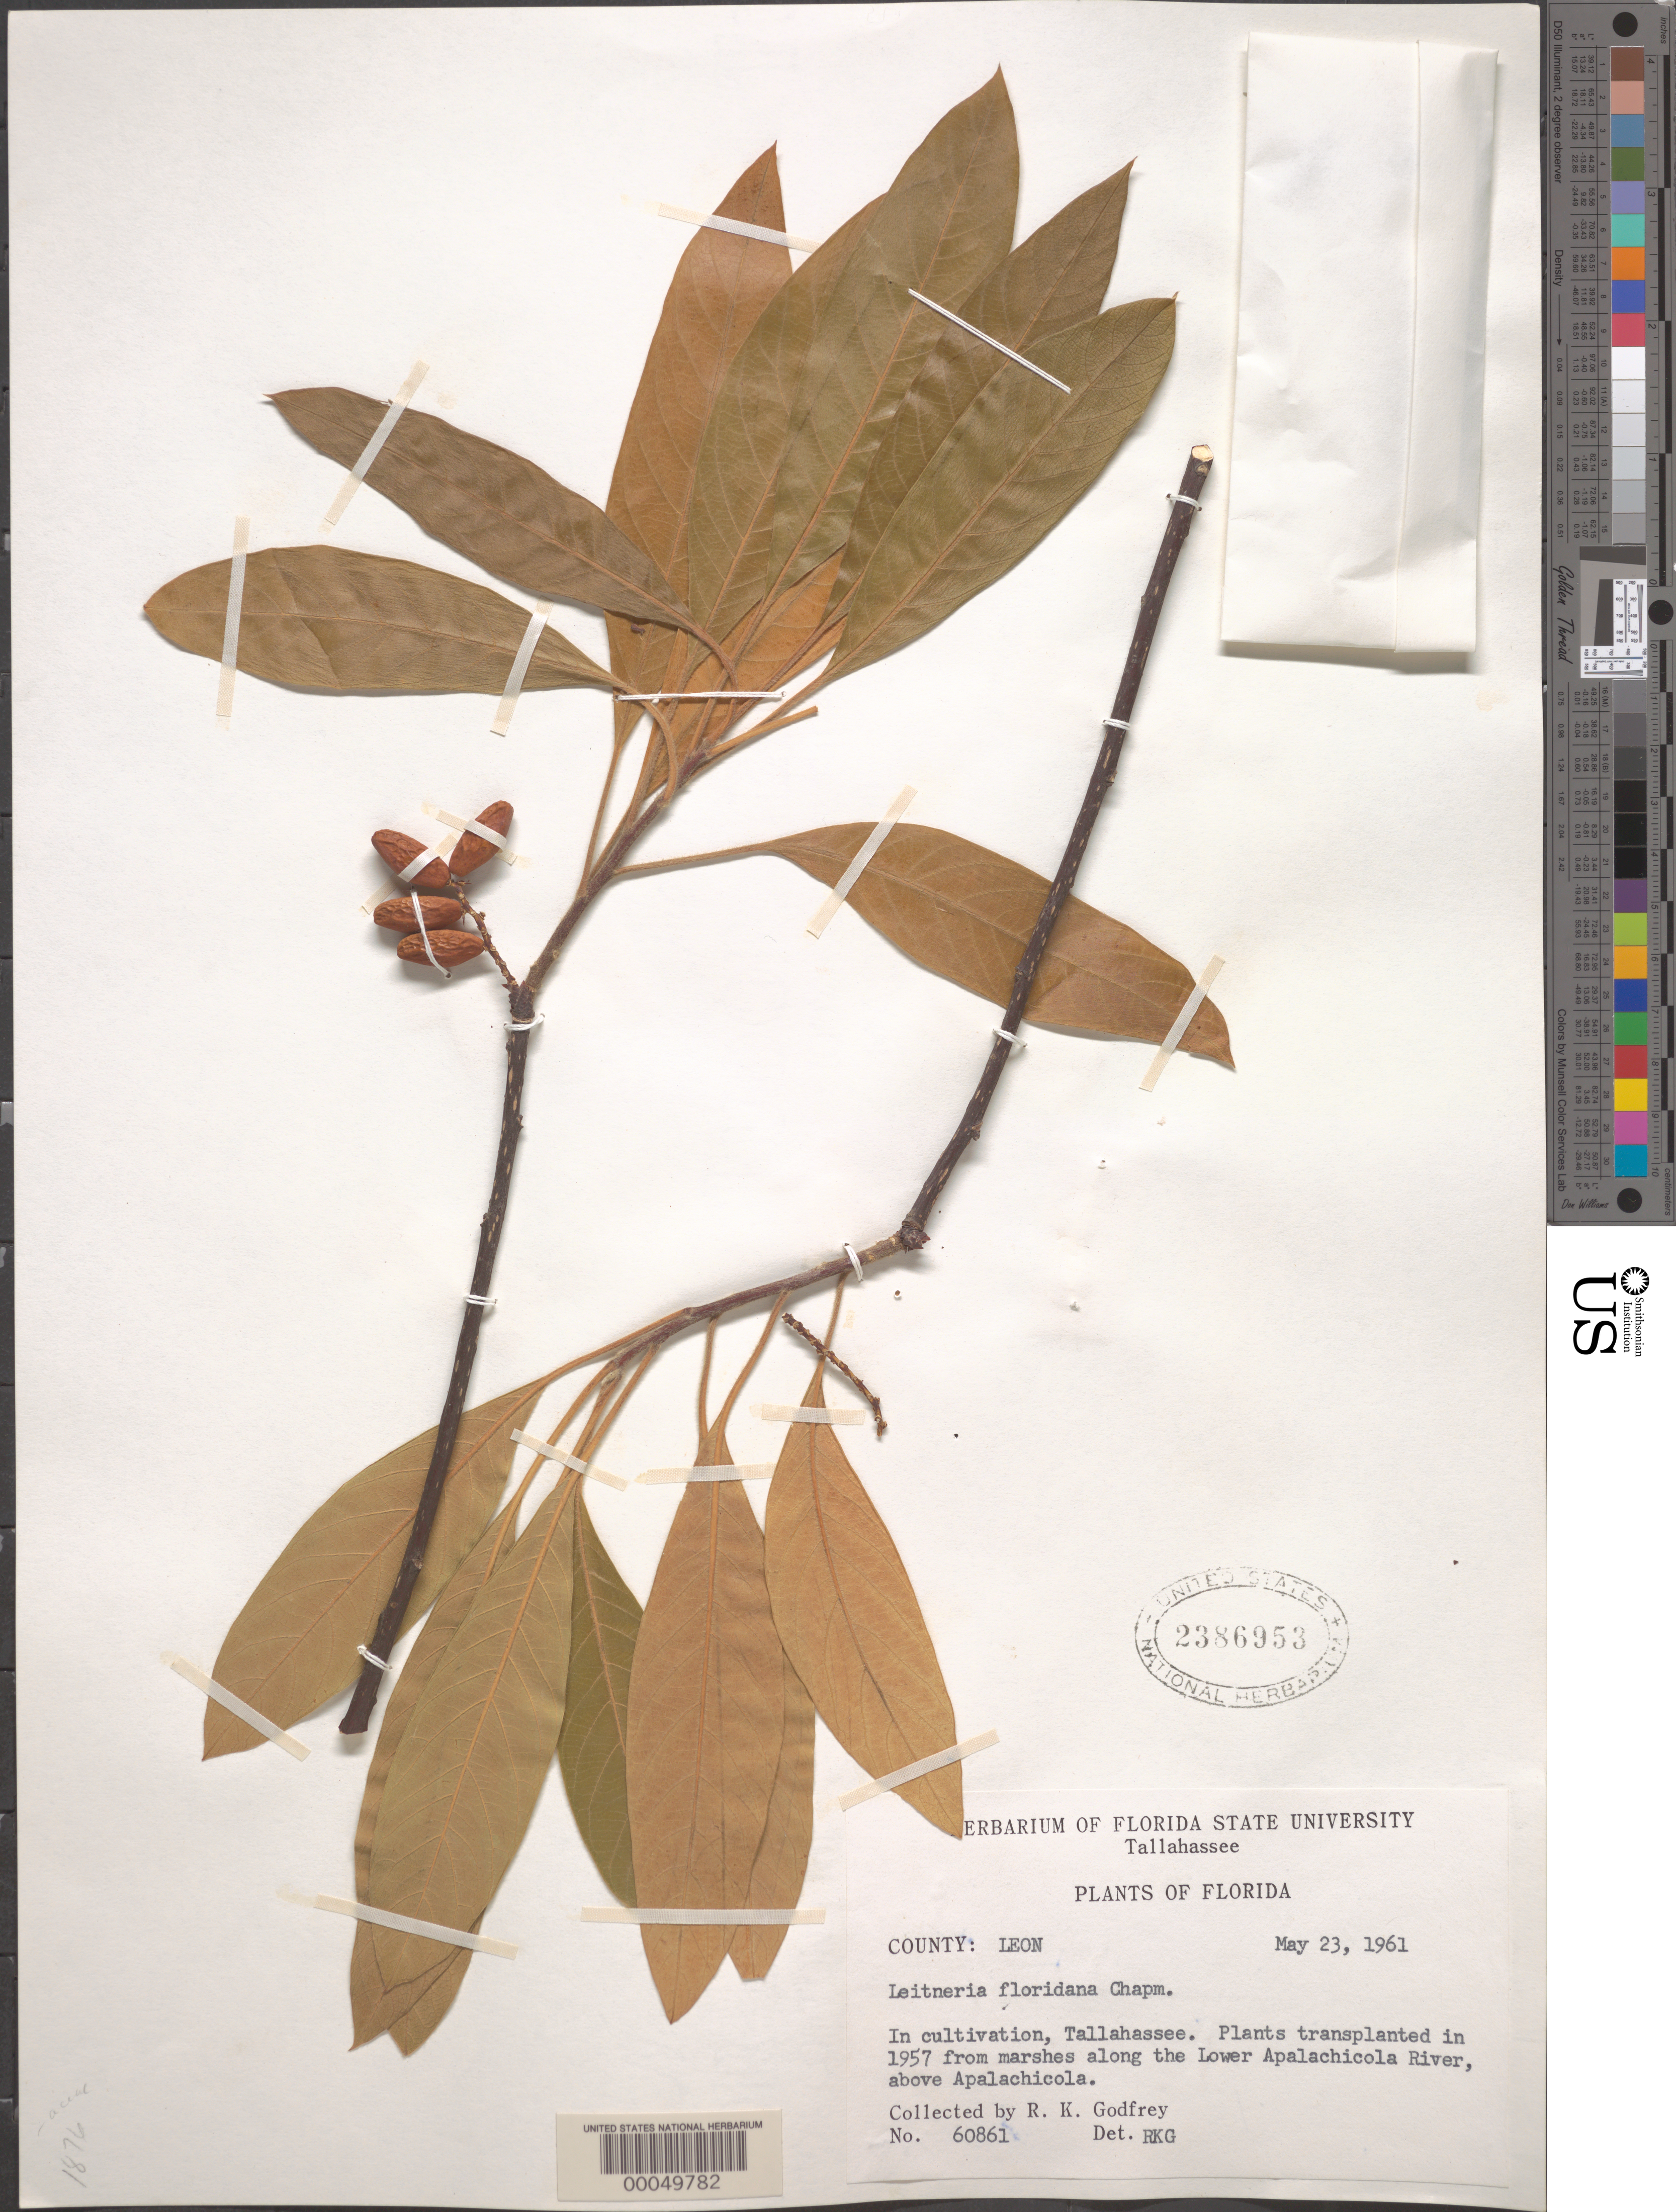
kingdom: Plantae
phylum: Tracheophyta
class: Magnoliopsida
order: Sapindales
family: Simaroubaceae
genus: Leitneria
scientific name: Leitneria floridana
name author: Chapm.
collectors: R. K. Godfrey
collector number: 60861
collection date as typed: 23 May 1961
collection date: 1961-05-23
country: United States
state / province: Florida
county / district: Leon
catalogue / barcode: US 2386953